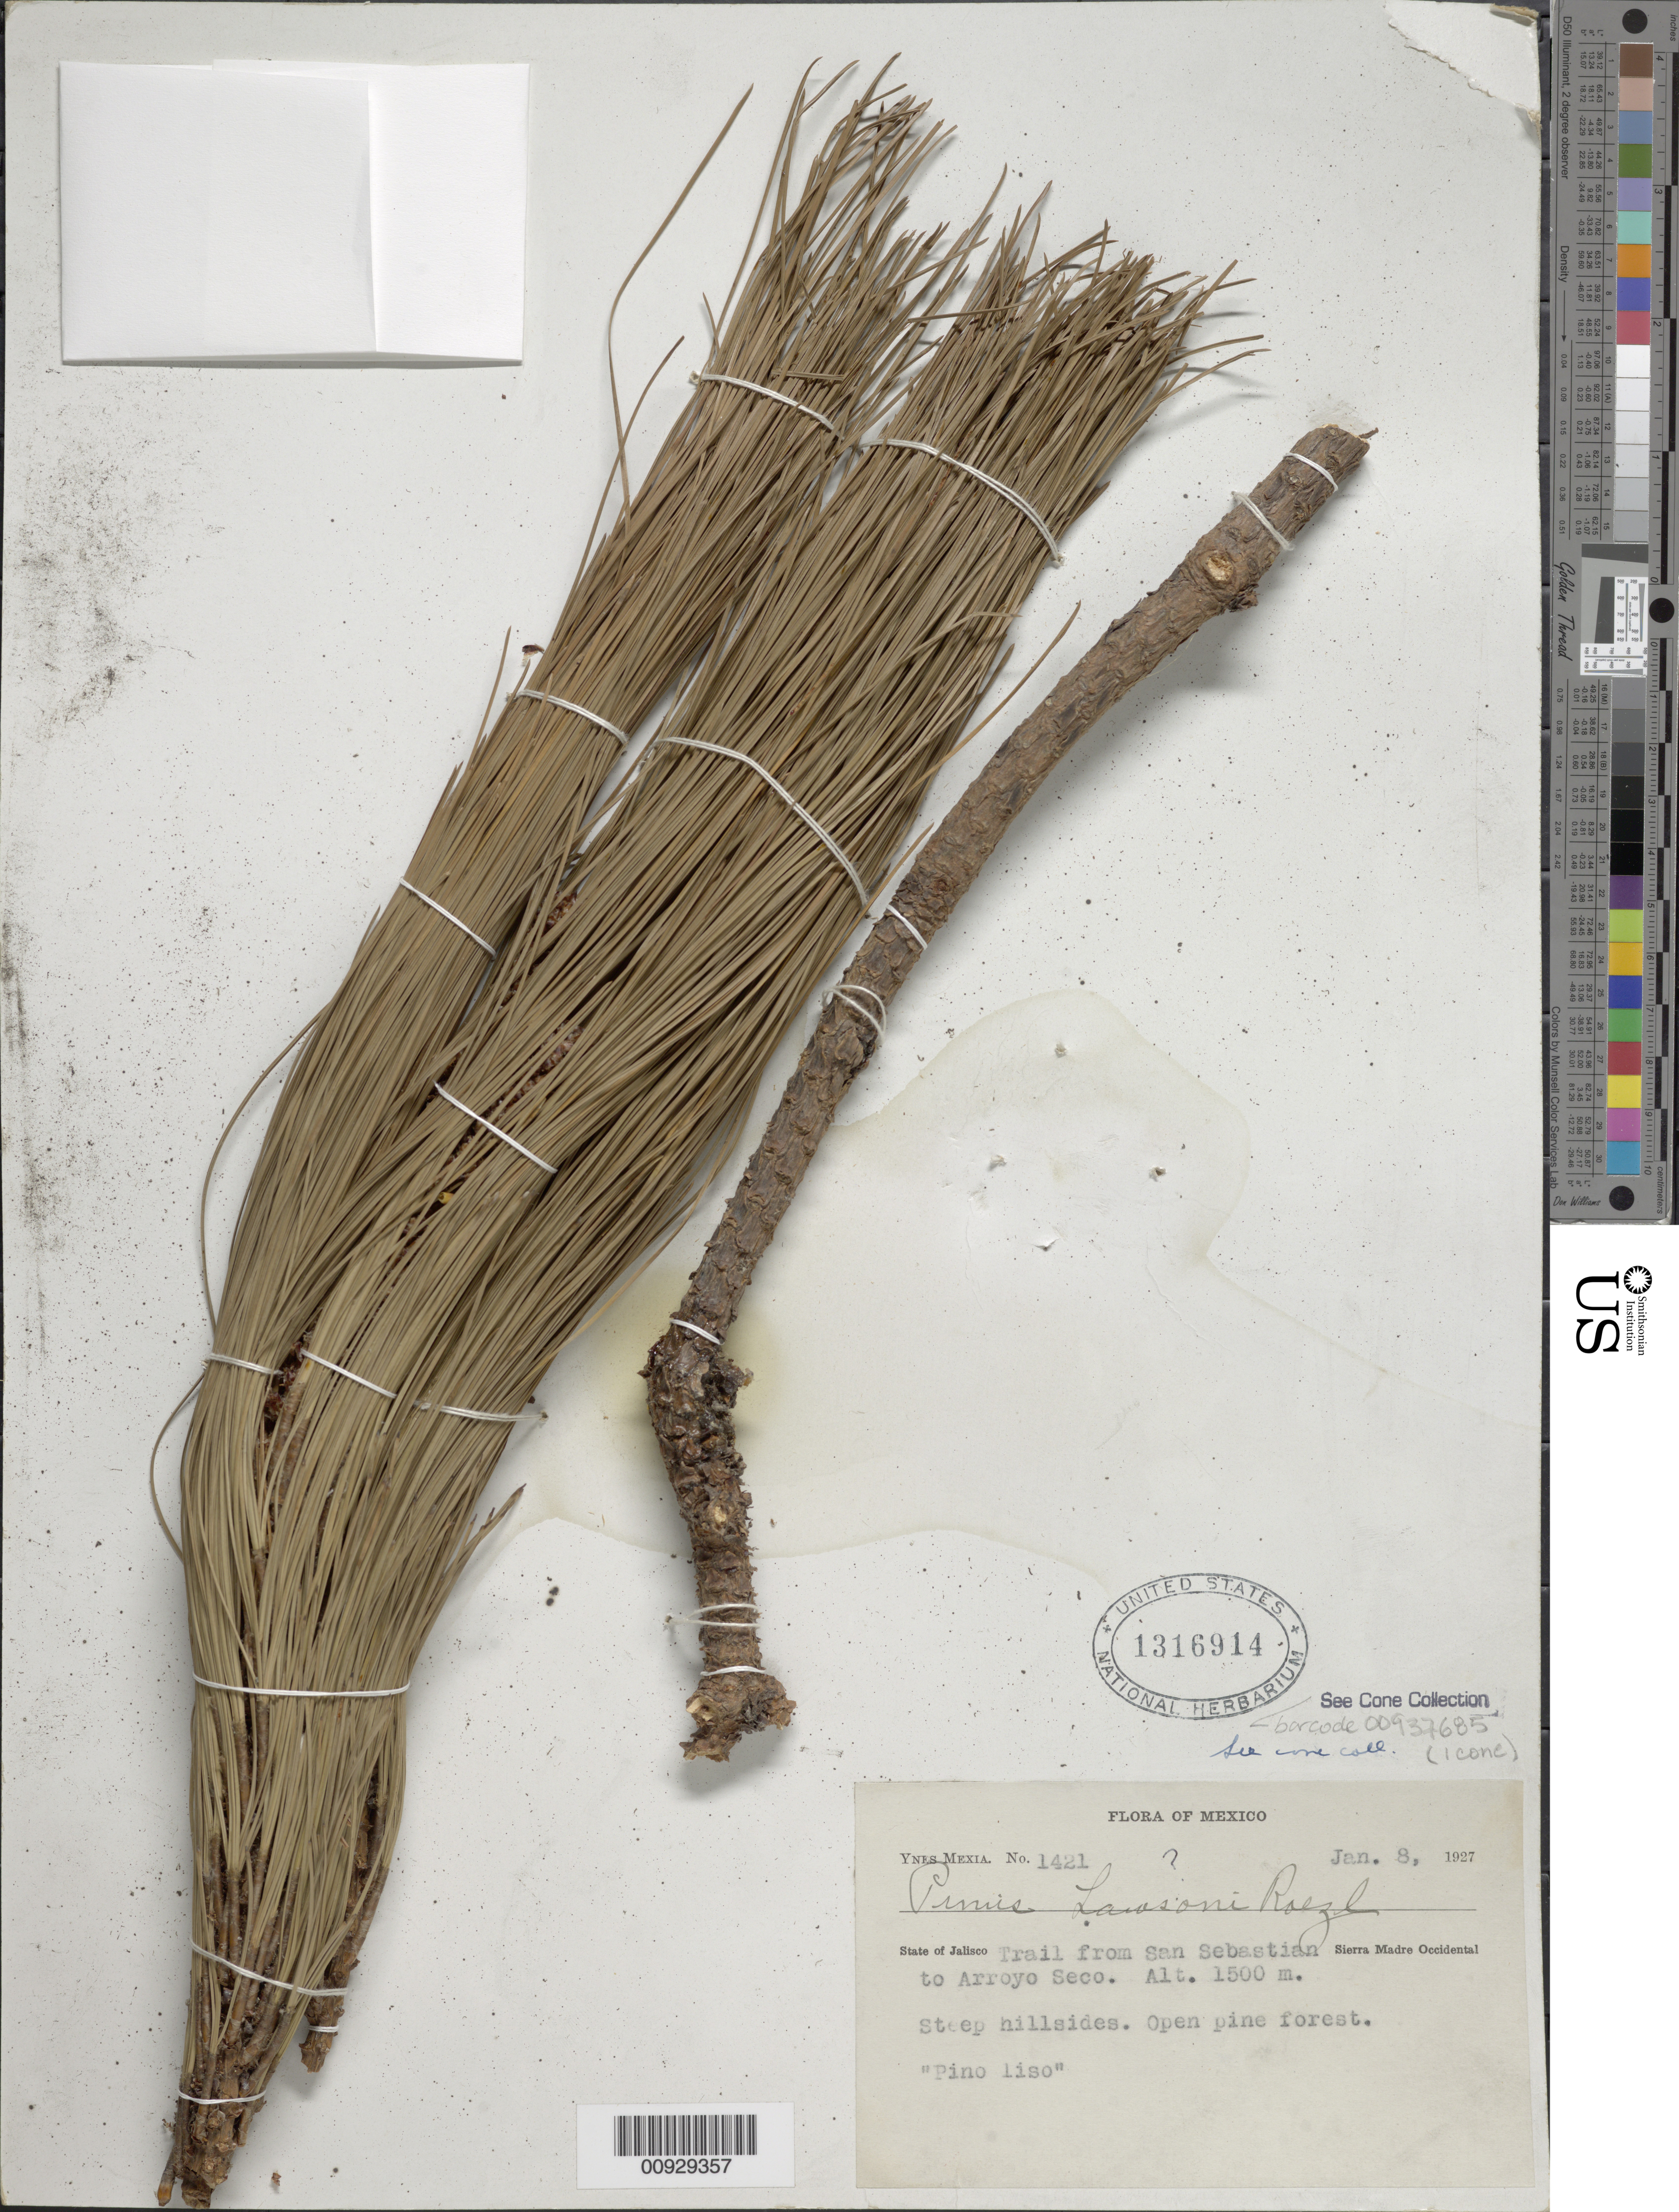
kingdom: Plantae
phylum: Tracheophyta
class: Pinopsida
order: Pinales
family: Pinaceae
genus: Pinus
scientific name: Pinus lawsonii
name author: Roezl ex Gordon & Glend.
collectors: Y. Mexia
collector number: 1421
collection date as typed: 08 Jan 1927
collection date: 1927-01-08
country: Mexico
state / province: Jalisco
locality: Trail from San Sebastian to Arroyo Seco. Sierra Madre Occidental.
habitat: Steep hillsides. Open pine forest.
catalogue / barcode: US 1316914